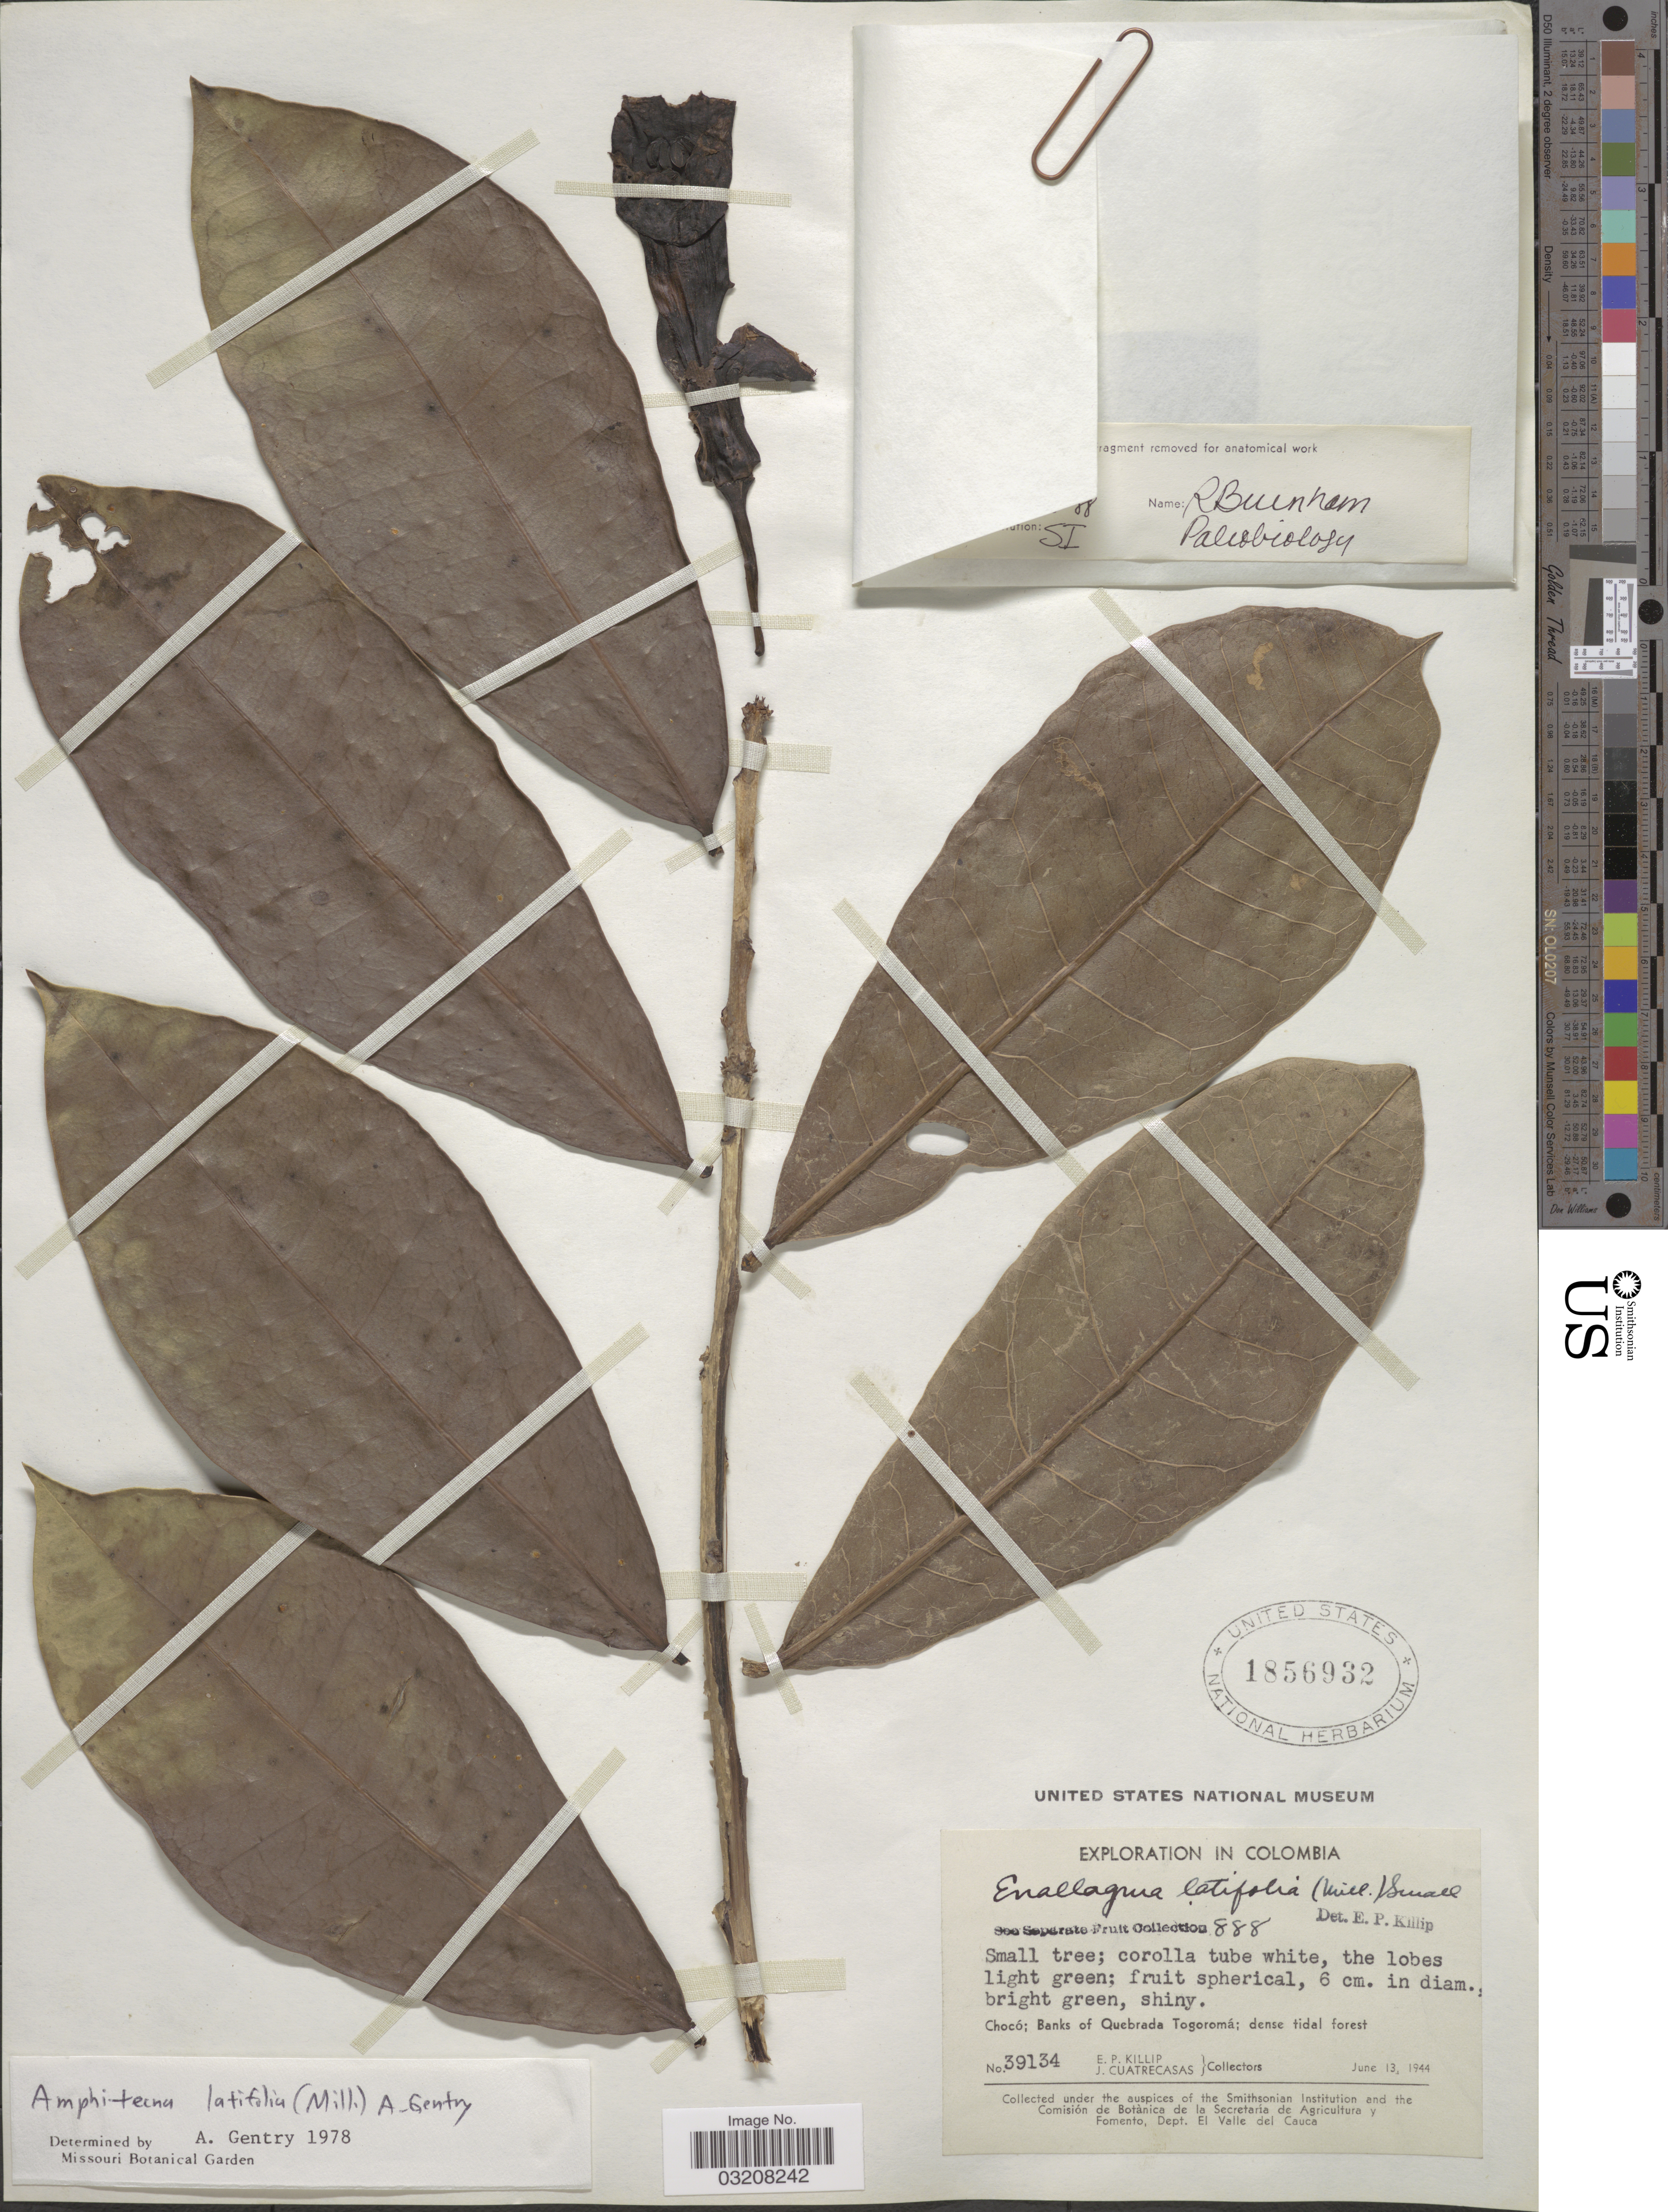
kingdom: Plantae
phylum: Tracheophyta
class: Magnoliopsida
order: Lamiales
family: Bignoniaceae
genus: Amphitecna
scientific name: Amphitecna latifolia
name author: (Mill.) A.H. Gentry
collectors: E. P. Killip & J. Cuatrecasas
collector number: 39134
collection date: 1944-06-13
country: Colombia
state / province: Chocó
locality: Banks of Quebrada Togoromá.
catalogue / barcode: US 1856932